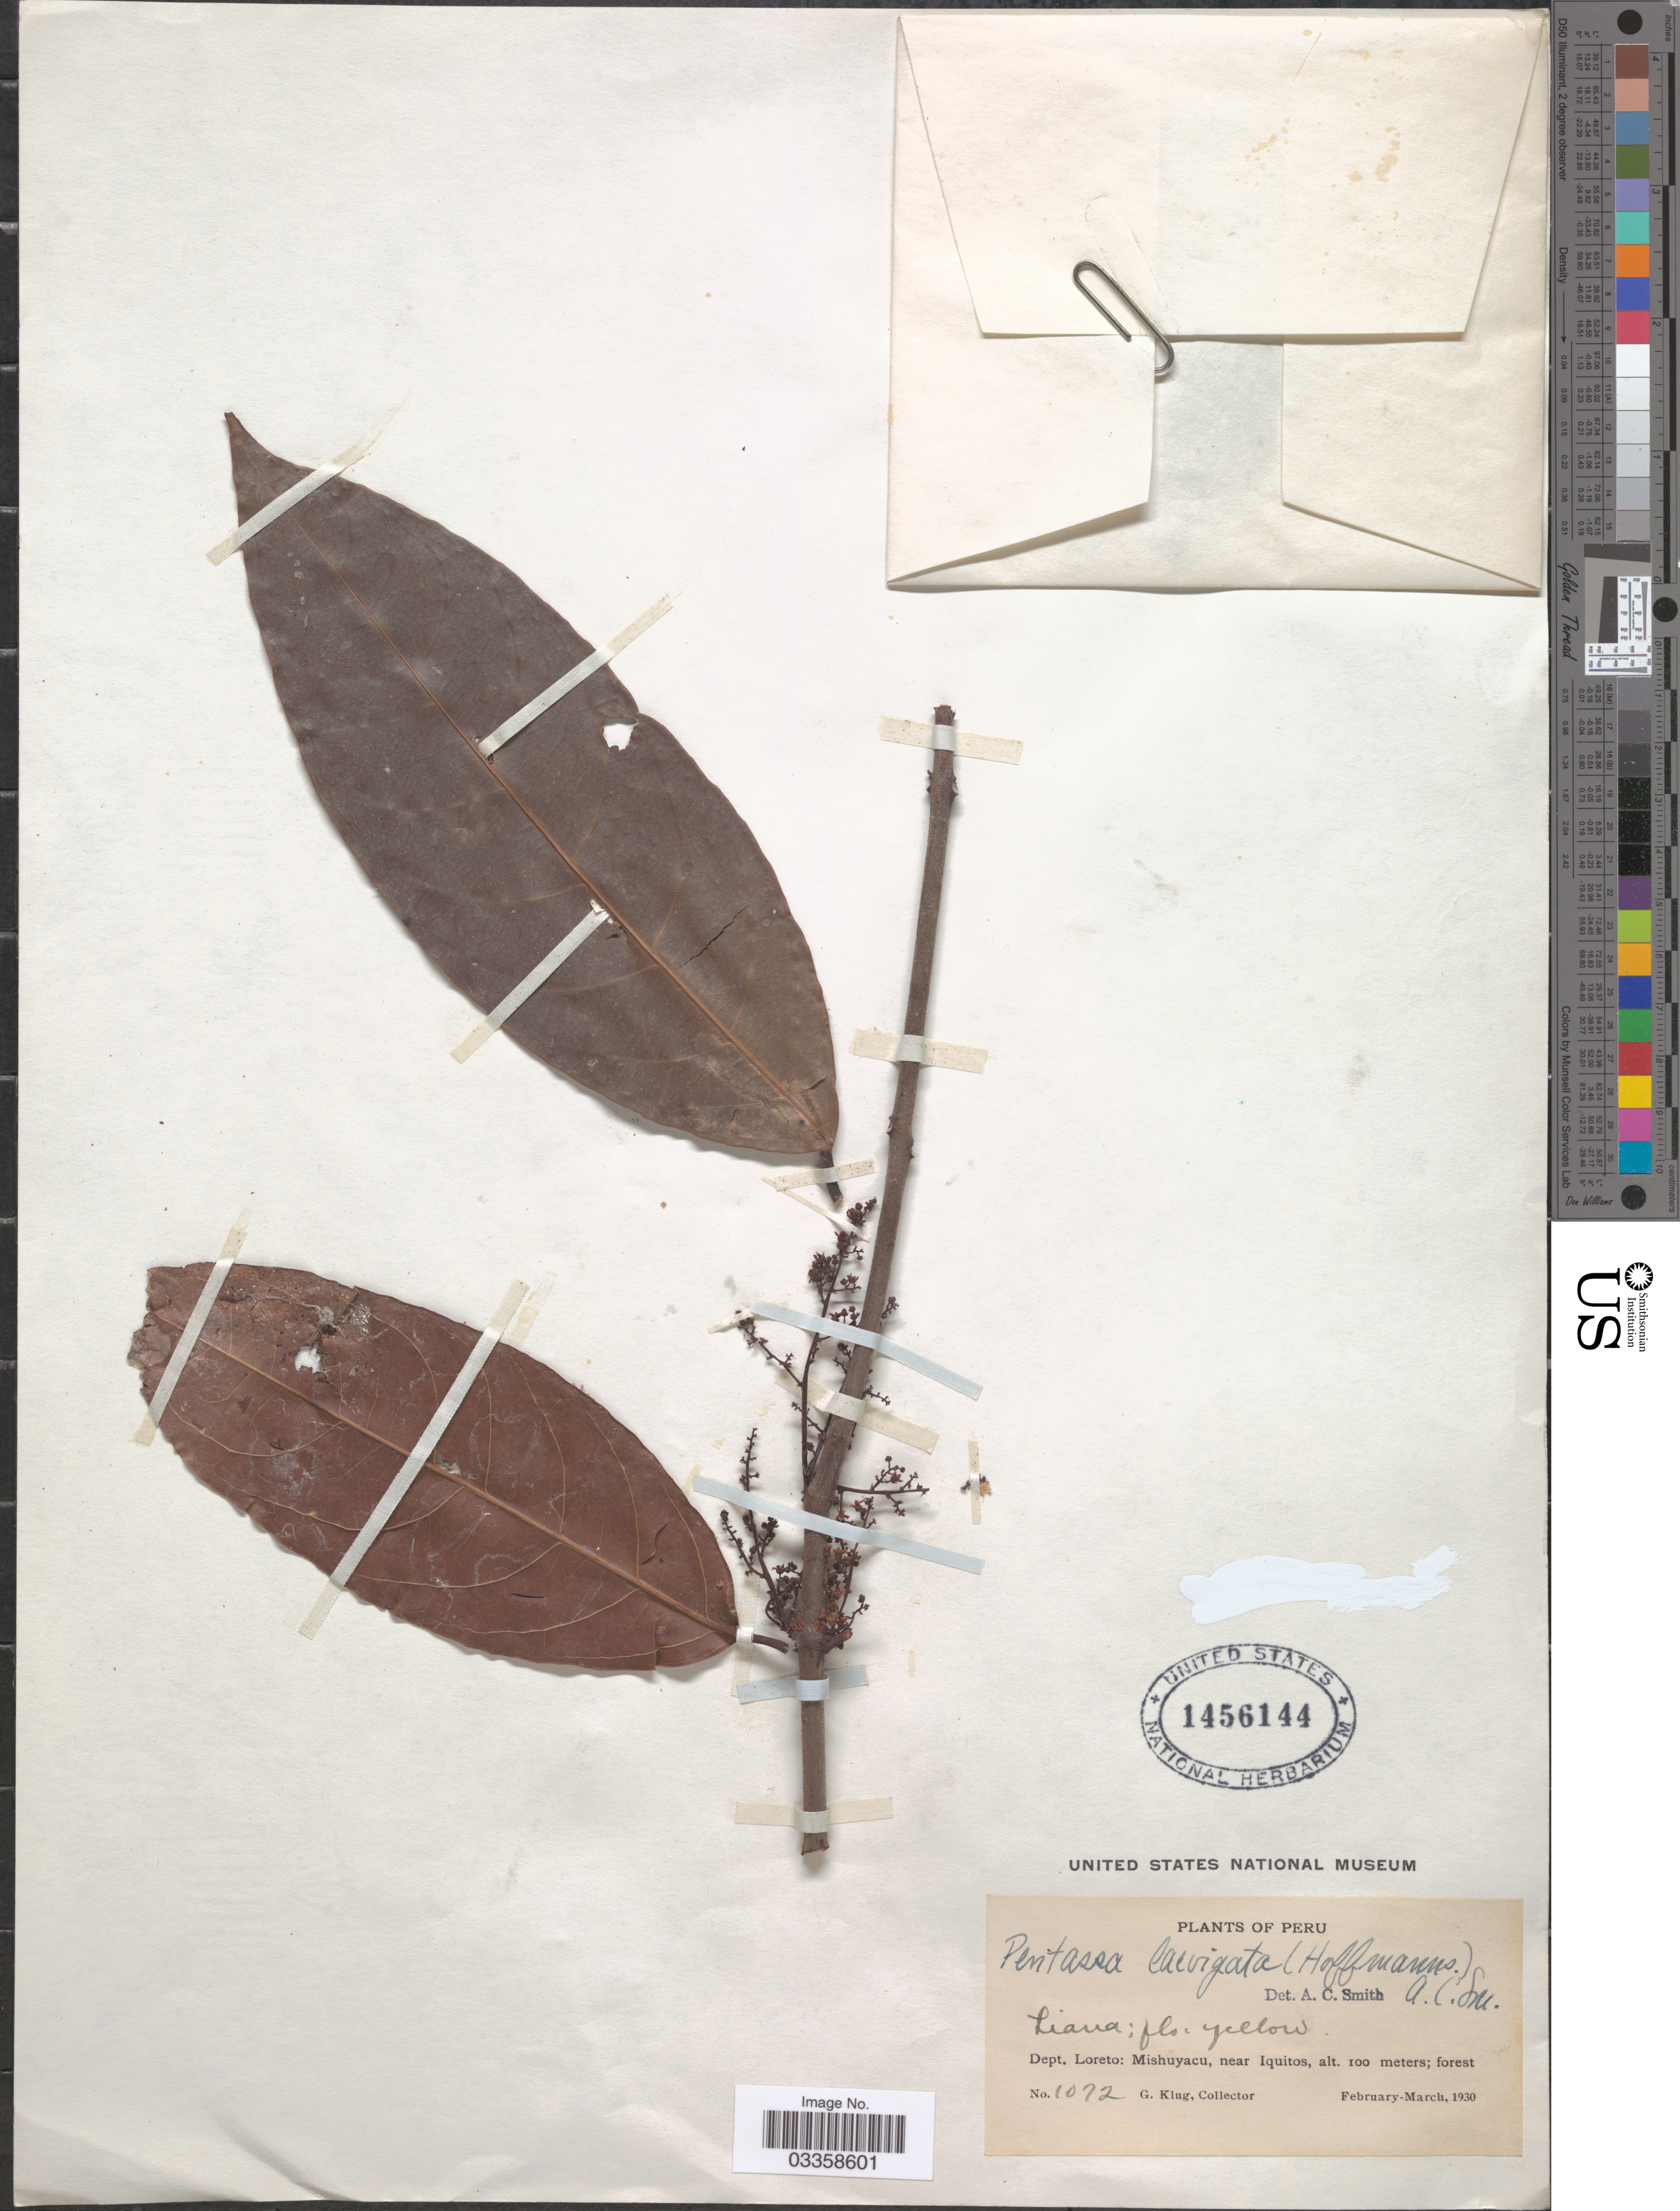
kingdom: Plantae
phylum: Tracheophyta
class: Magnoliopsida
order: Celastrales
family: Celastraceae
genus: Peritassa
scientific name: Peritassa laevigata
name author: (Hoffmanns. ex Link) A.C. Sm.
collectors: G. Klug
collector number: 1072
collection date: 1930-02/1930-03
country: Peru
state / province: Loreto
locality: Dept. Loreto: Mishuyacu, near Iquitos.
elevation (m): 100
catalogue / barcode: US 1456144